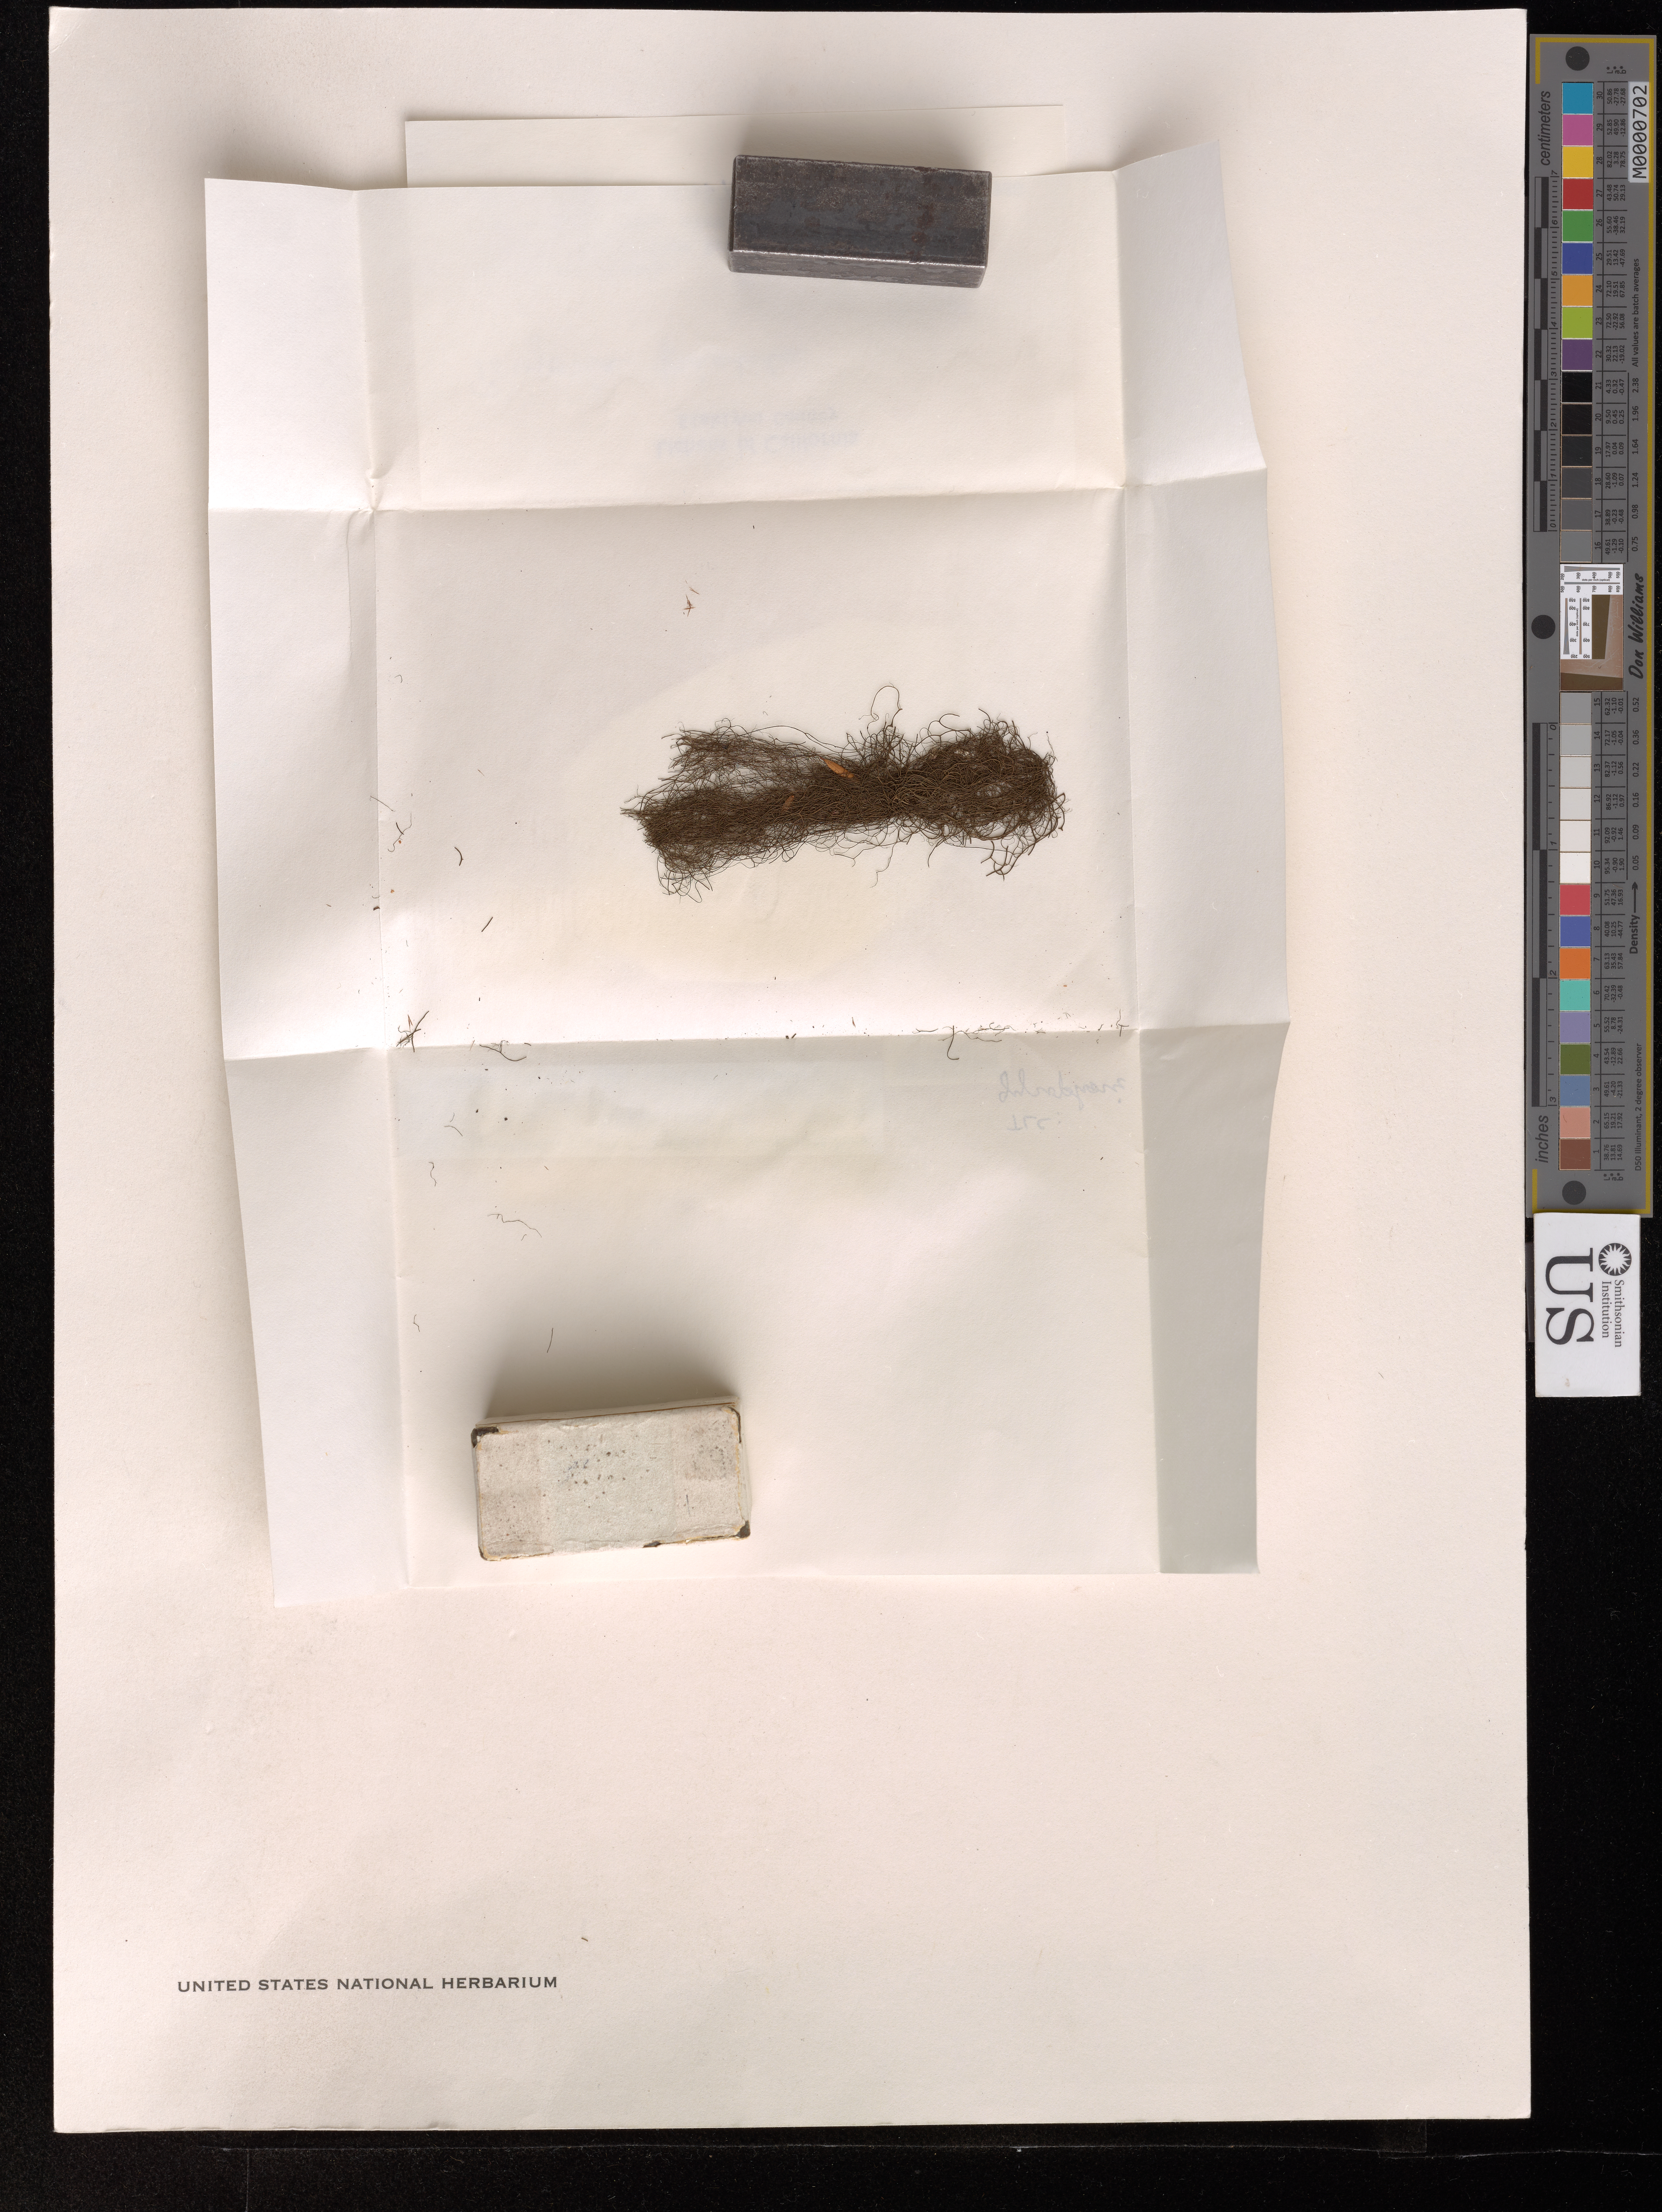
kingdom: Fungi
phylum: Ascomycota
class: Lecanoromycetes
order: Lecanorales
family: Parmeliaceae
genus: Bryoria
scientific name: Bryoria pseudofuscescens var. friabilis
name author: (Brodo & D. Hawksw.) McCune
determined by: McMullin, R. Troy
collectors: M. Hale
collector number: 58177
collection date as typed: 23 Jul 1980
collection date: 1980-07-23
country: United States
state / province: California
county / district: Siskiyou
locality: On forest hwy at west branch campground, nw of happy camp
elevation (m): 701